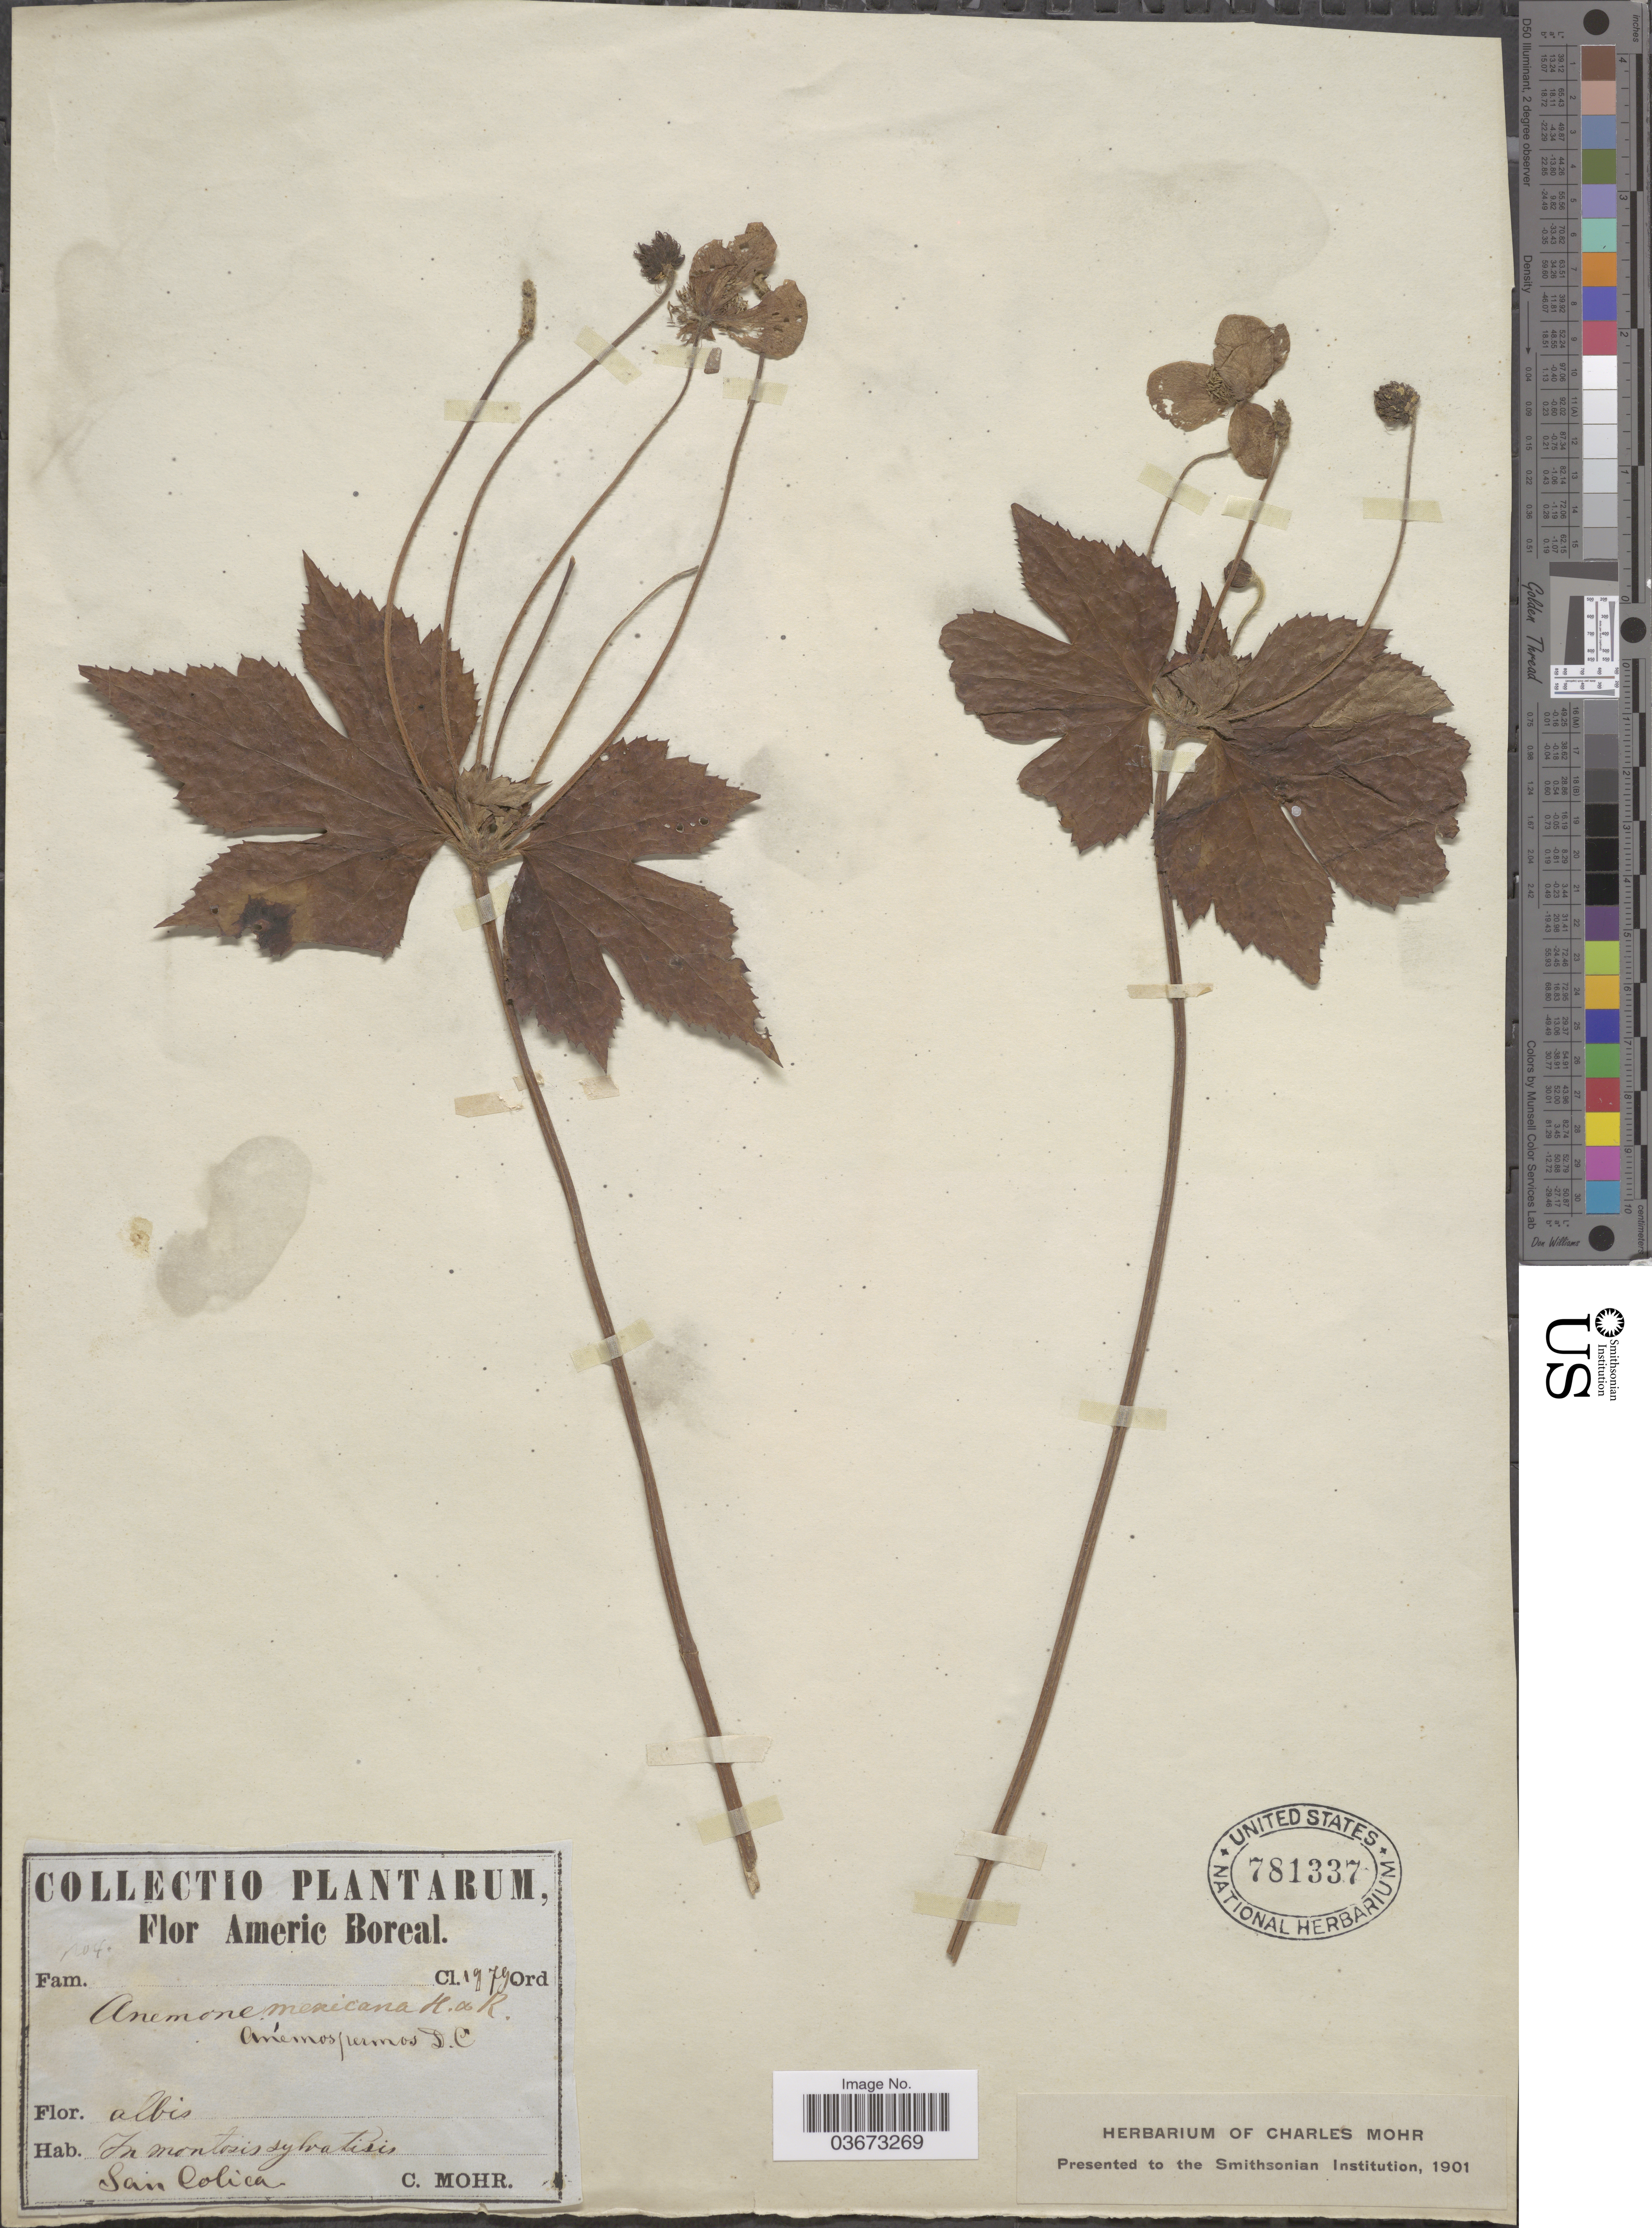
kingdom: Plantae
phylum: Tracheophyta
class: Magnoliopsida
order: Ranunculales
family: Ranunculaceae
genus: Anemone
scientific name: Anemone sp.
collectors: Mohr, C. T. (herbarium)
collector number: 4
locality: Americ Boreal. In montosis sylvatisis San Colica.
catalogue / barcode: US 781337